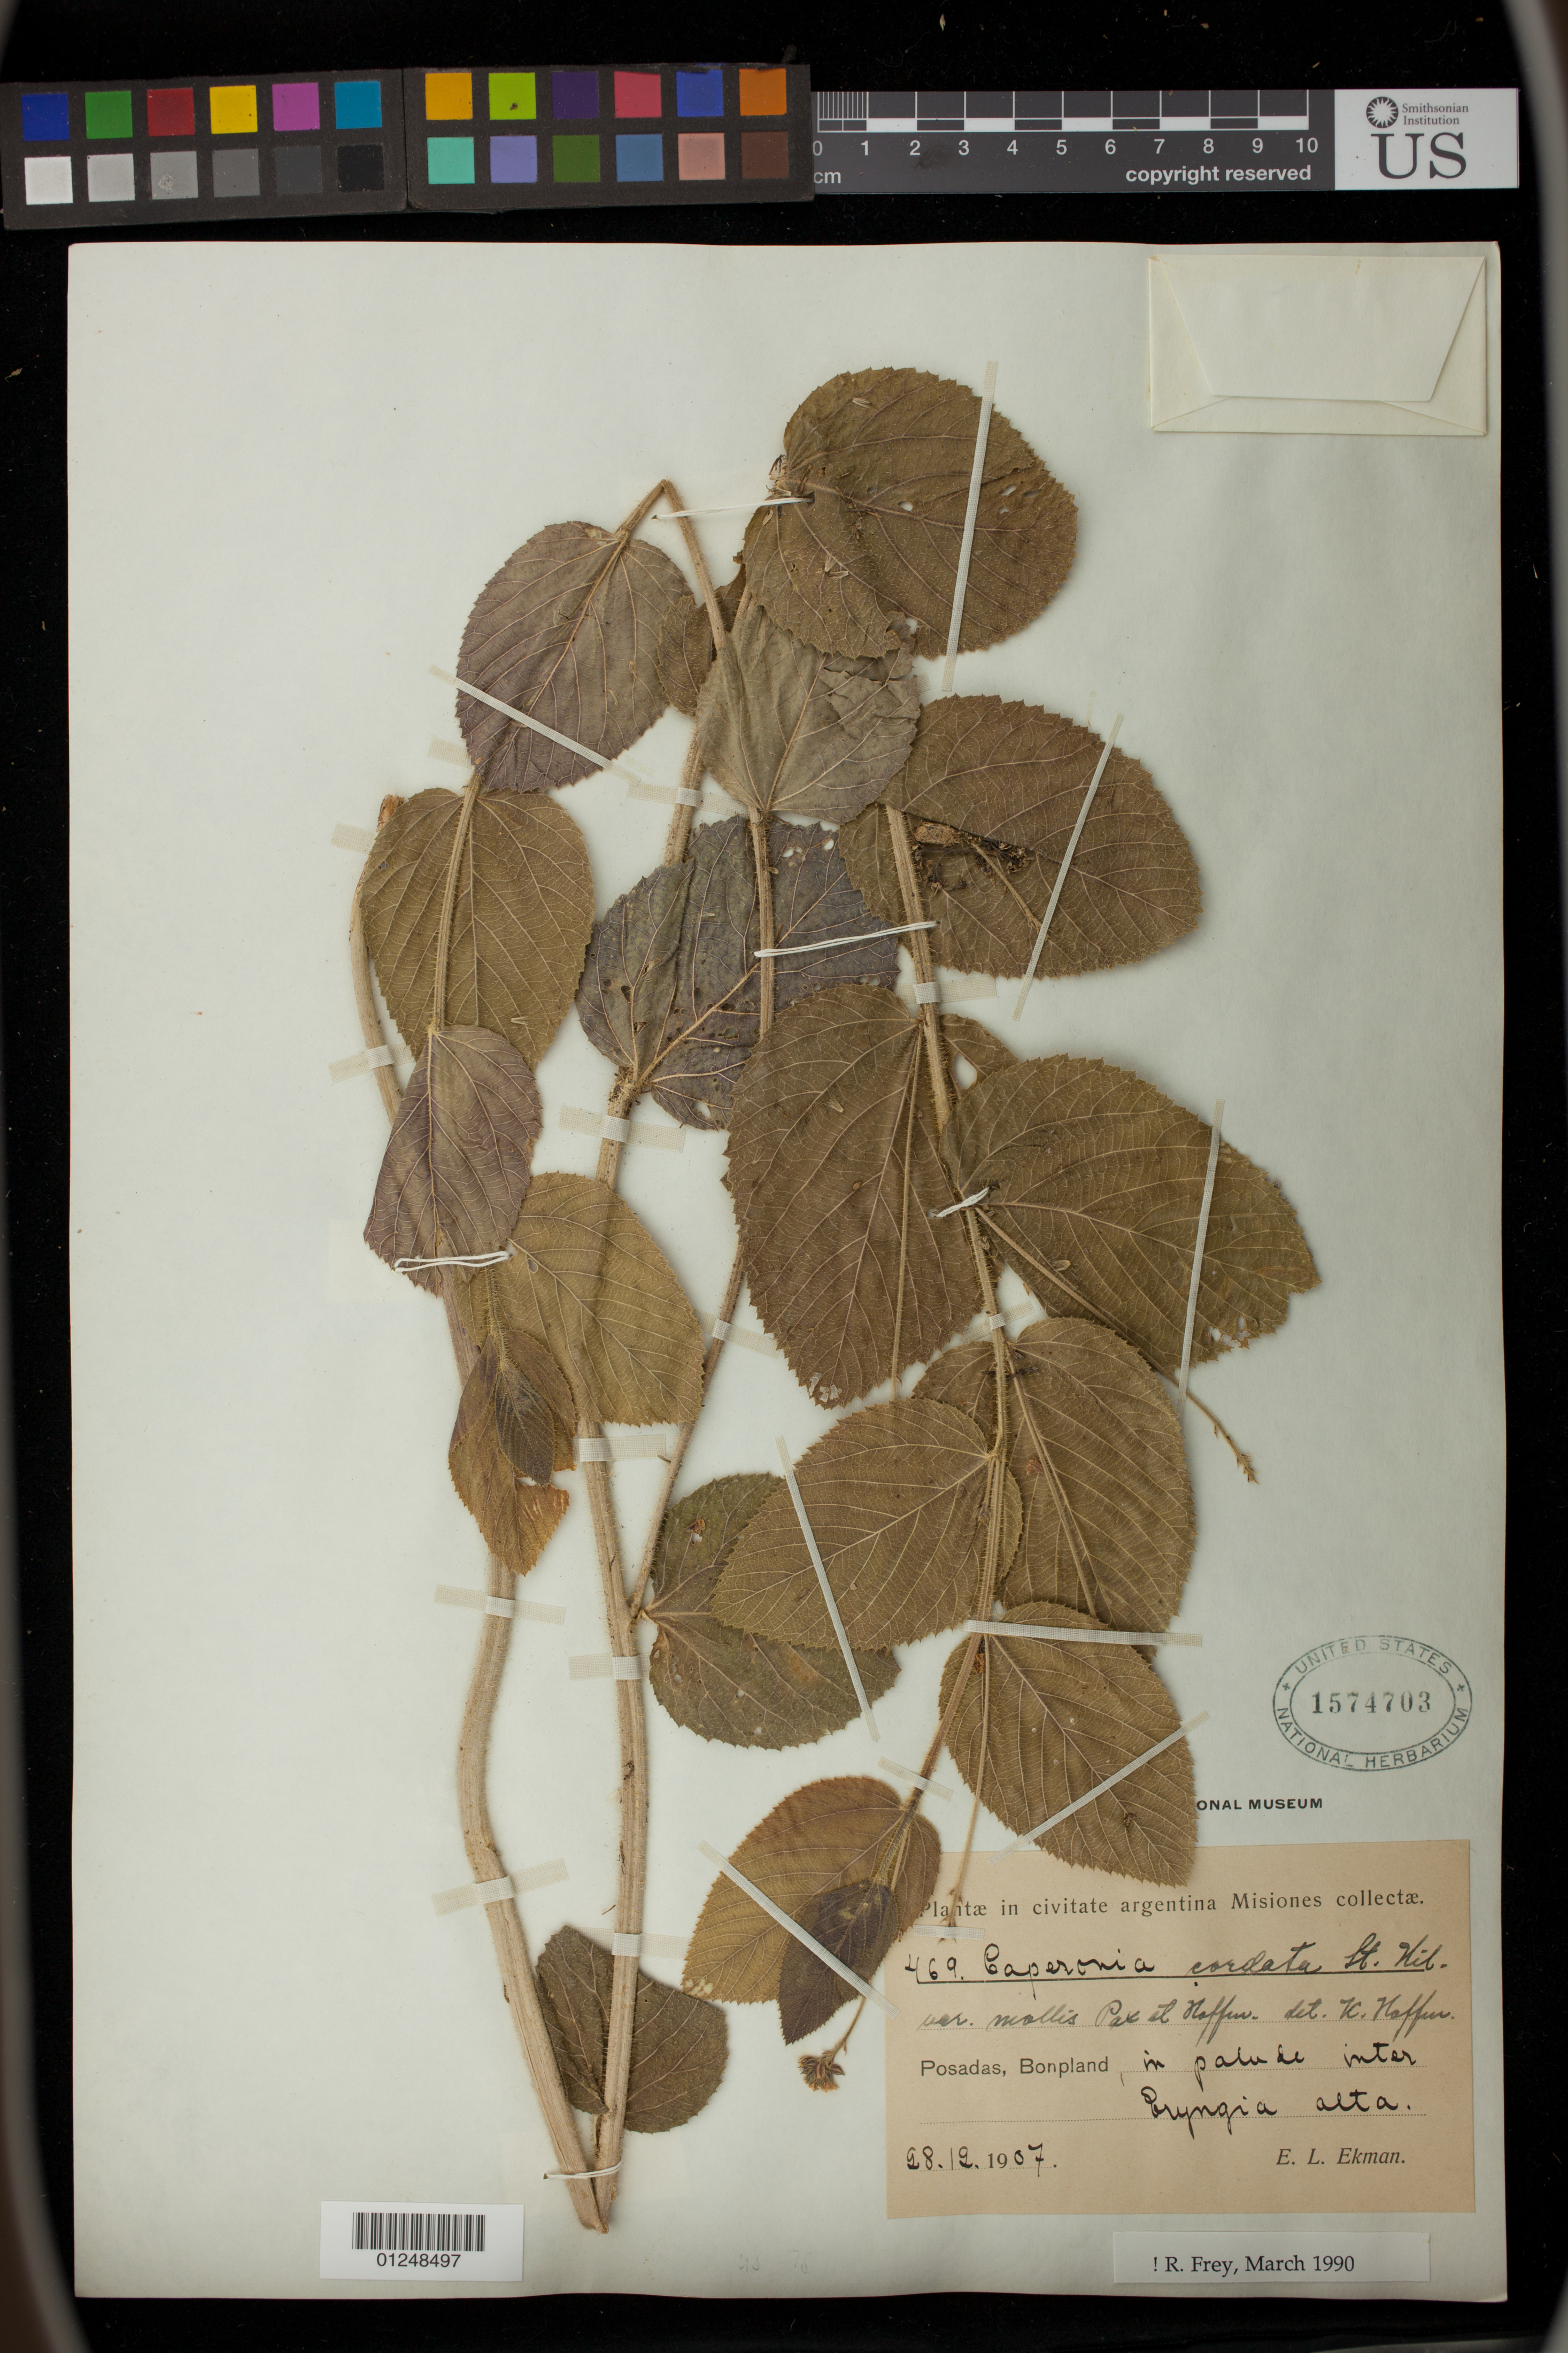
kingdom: Plantae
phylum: Tracheophyta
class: Magnoliopsida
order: Malpighiales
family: Euphorbiaceae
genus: Caperonia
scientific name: Caperonia cordata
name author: A. St.-Hil.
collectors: E. L. Ekman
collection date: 1907-12-28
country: Argentina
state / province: Misiones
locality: Posadas, Bonpland, in palude [sp.?] inter Peryngia alta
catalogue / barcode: US 1574703